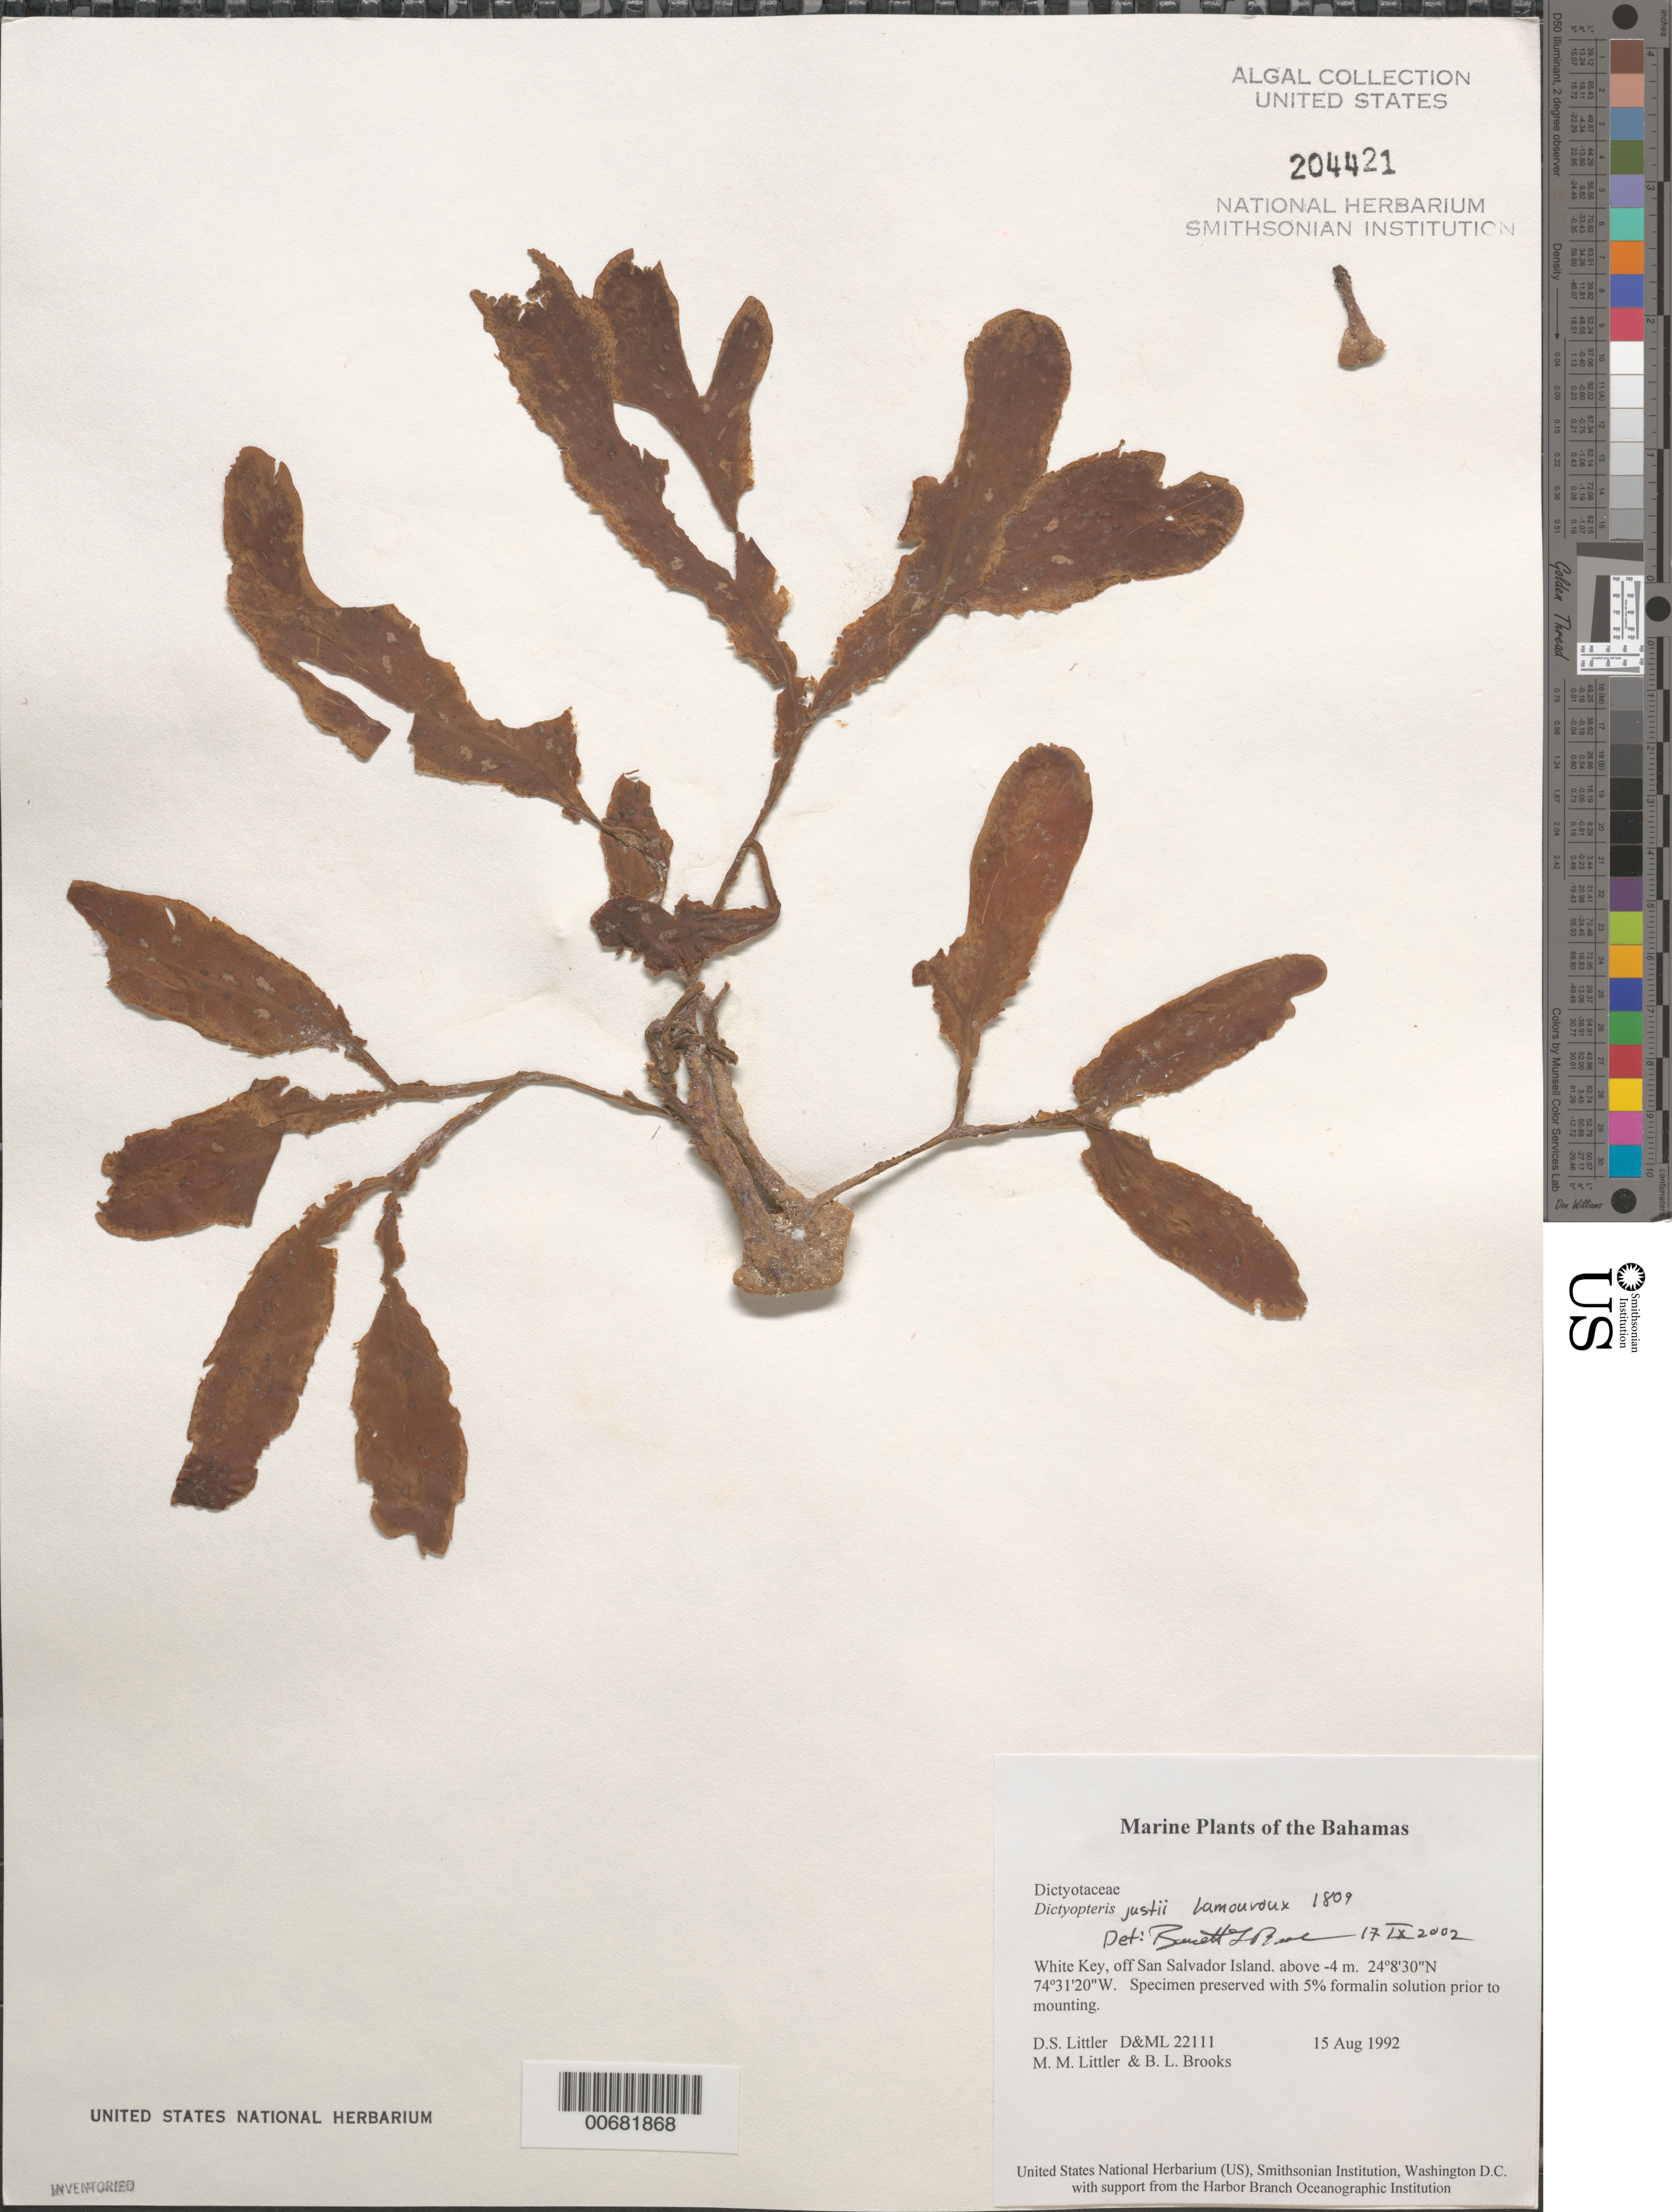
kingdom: Chromista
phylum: Ochrophyta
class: Phaeophyceae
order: Dictyotales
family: Dictyotaceae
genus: Dictyopteris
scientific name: Dictyopteris justii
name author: J.V.Lamouroux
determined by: Brooks, B. L., (BOT), Smithsonian Institution - National Museum of Natural History (UNITED STATES)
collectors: D. S. Littler, M. M. Littler & B. Brooks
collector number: D&ML 22111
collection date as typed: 15 Aug 1992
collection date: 1992-08-15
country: Bahamas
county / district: San Salvador District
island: White Key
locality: Off San Salvador Island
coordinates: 24 8' 30" N, 74 31' 20" W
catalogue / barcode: US 204421